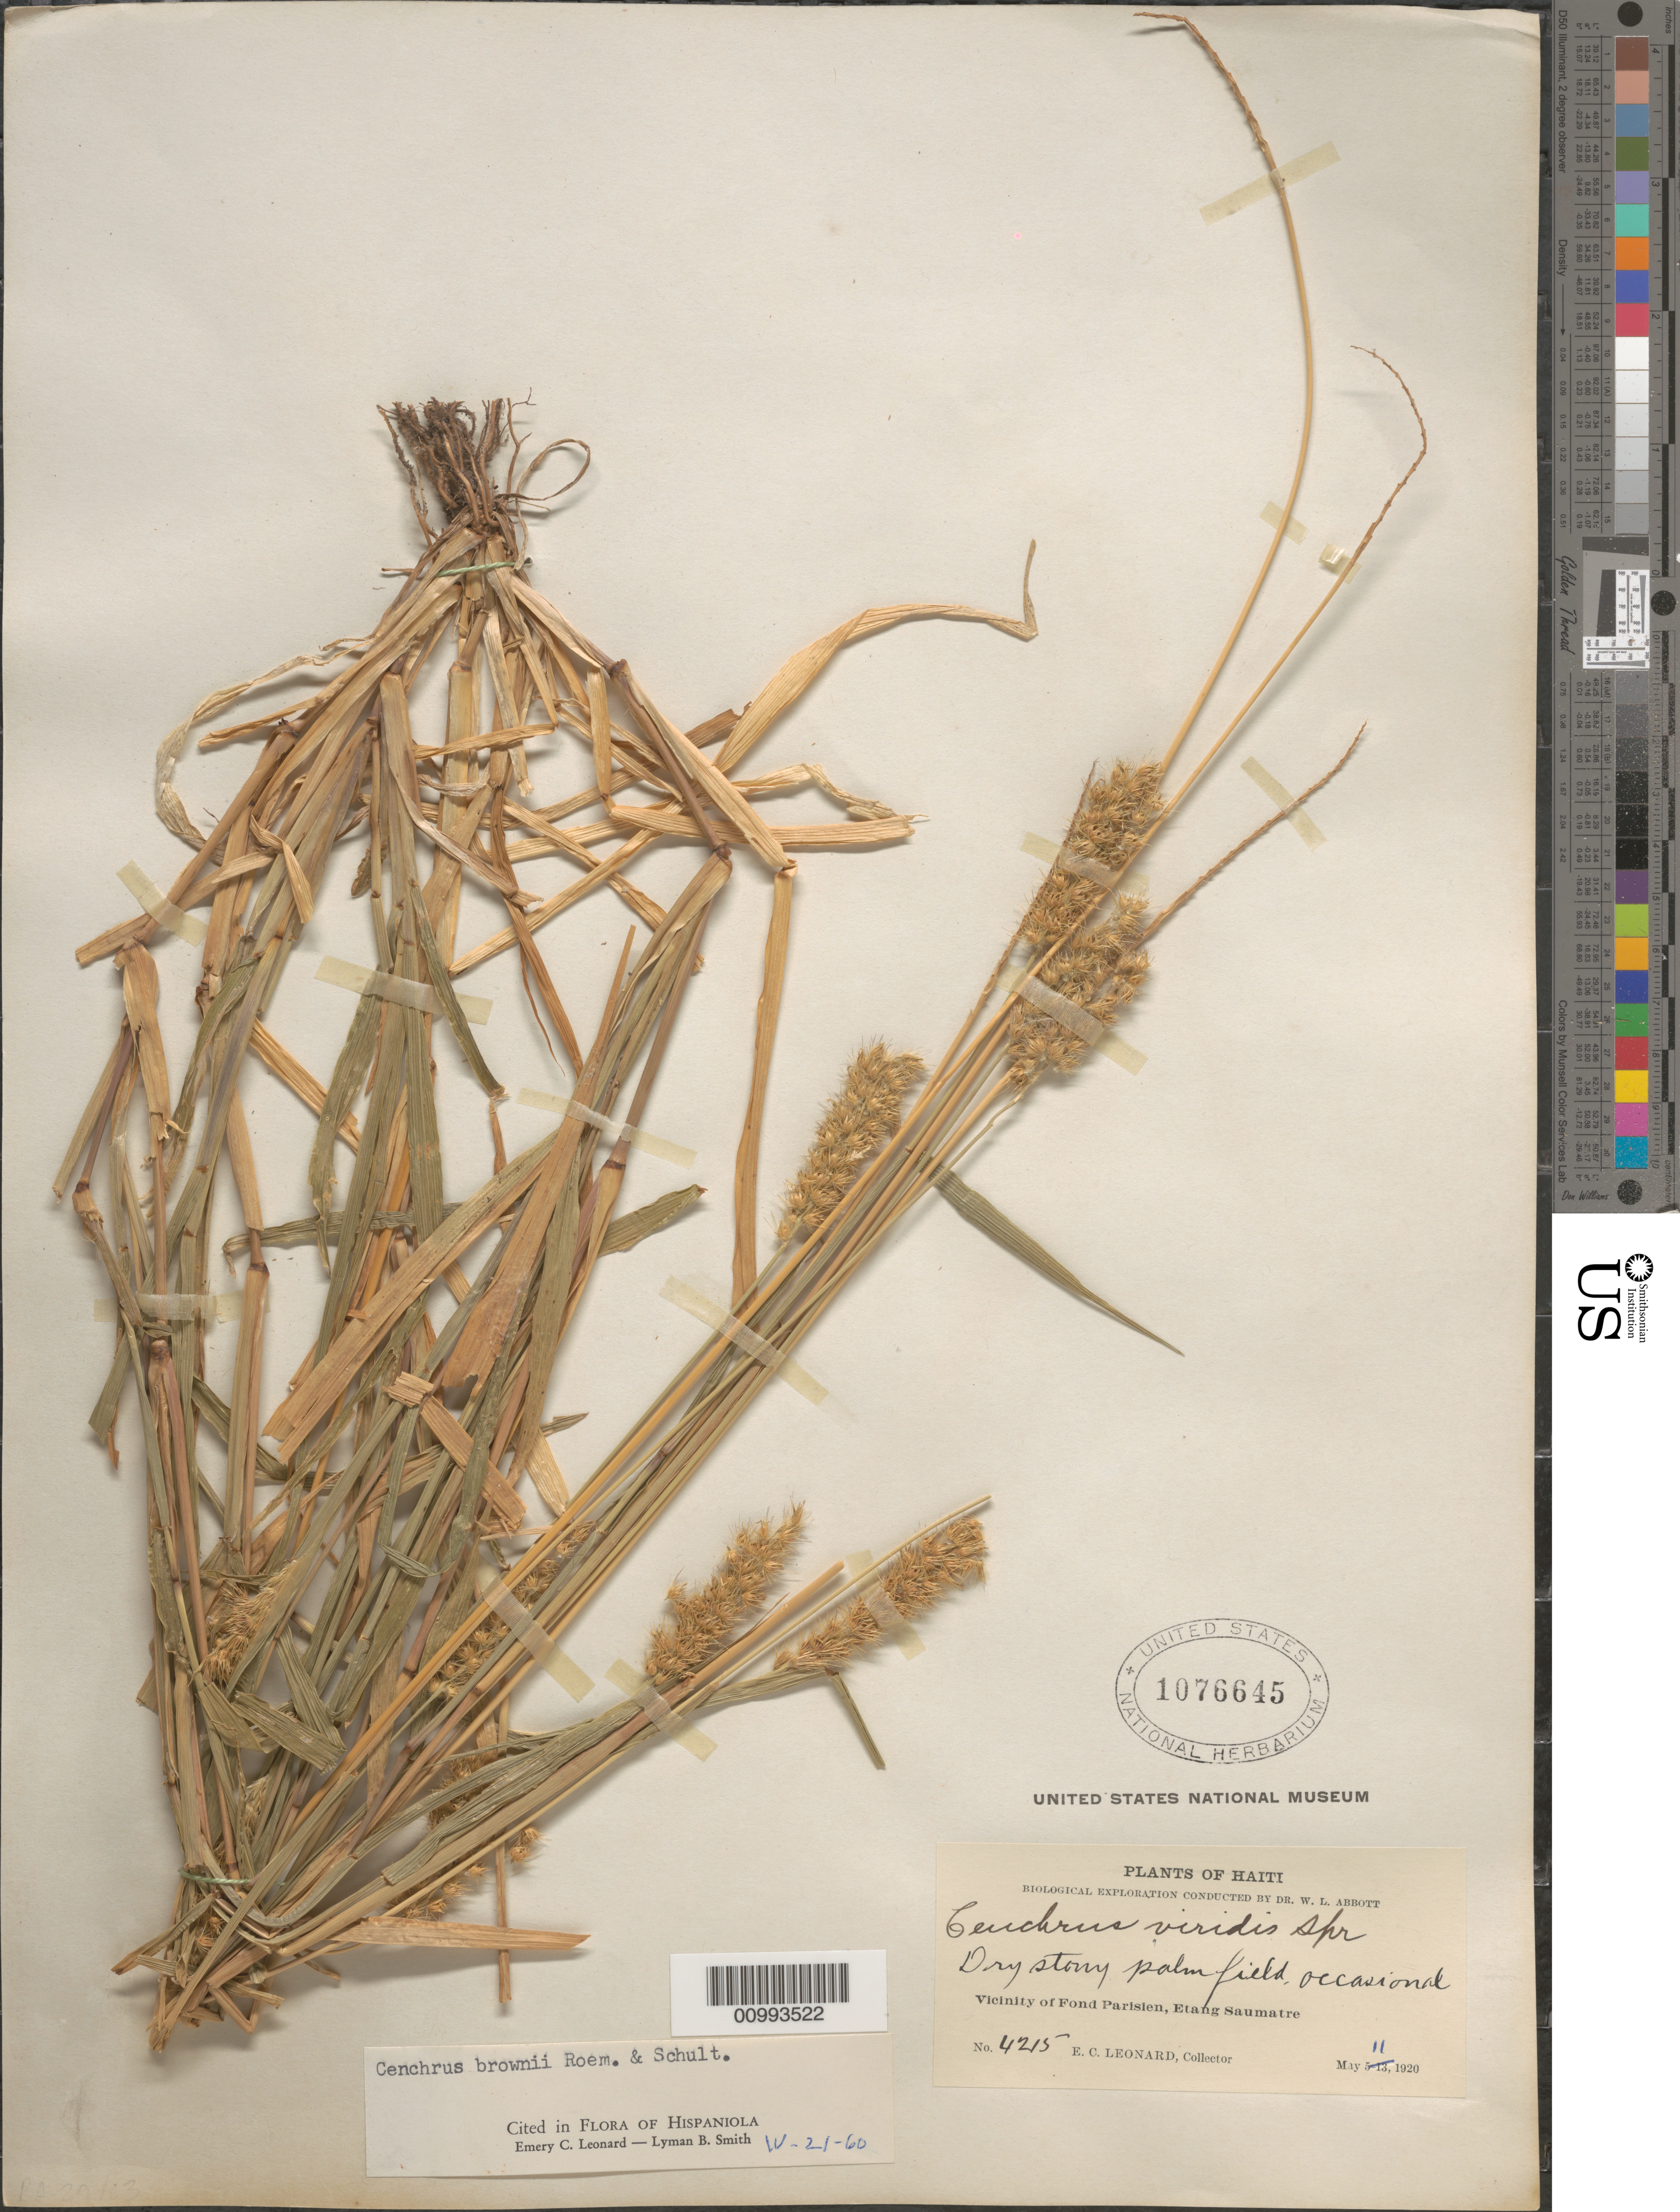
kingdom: Plantae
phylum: Tracheophyta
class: Liliopsida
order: Poales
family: Poaceae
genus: Cenchrus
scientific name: Cenchrus brownii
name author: Roem. & Schult.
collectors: E. C. Leonard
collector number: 4215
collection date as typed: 11 May 1920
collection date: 1920-05-11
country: Haiti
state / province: Óuest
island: Hispaniola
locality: Fond Parisien, Etang Saumatre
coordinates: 0 N, 0 E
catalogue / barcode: US 1076645